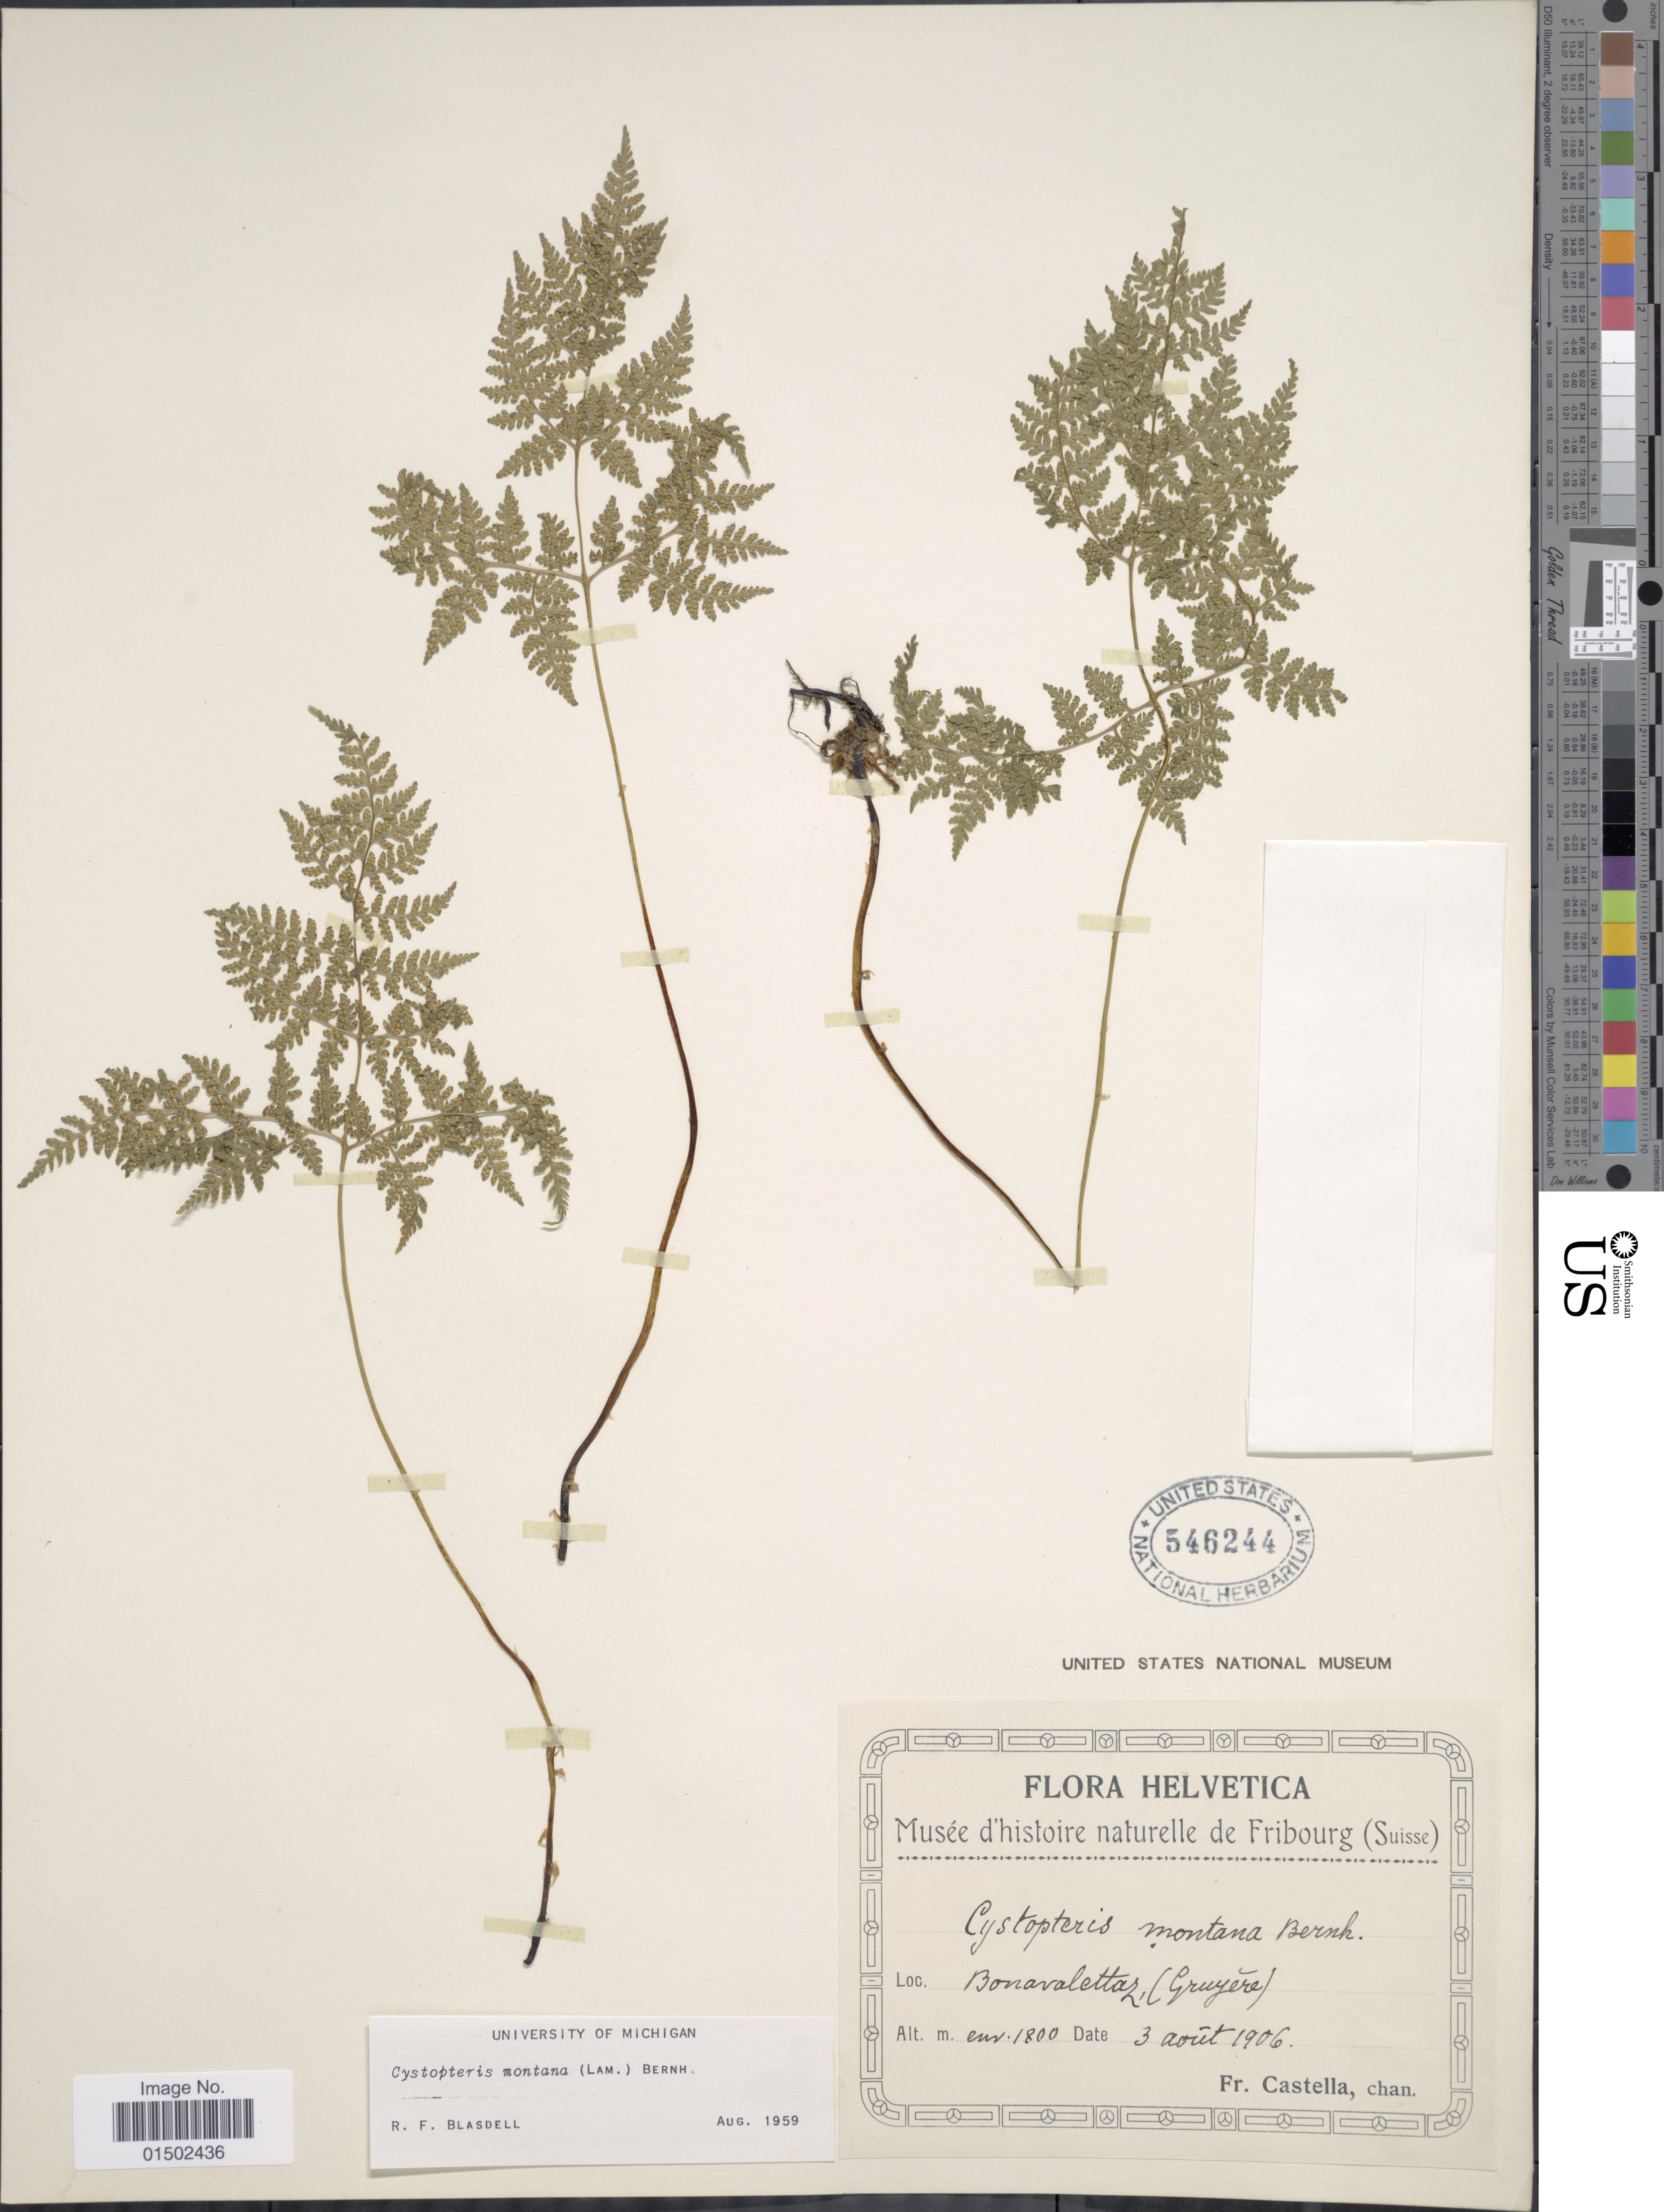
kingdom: Plantae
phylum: Tracheophyta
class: Polypodiopsida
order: Polypodiales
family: Cystopteridaceae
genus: Cystopteris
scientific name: Cystopteris montana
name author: (Lam.) Desv.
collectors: Fr. Castella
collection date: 1906-08-03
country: Switzerland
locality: Helvetica. Bonavalettaz, (Gruyere)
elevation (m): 1800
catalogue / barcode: US 546244